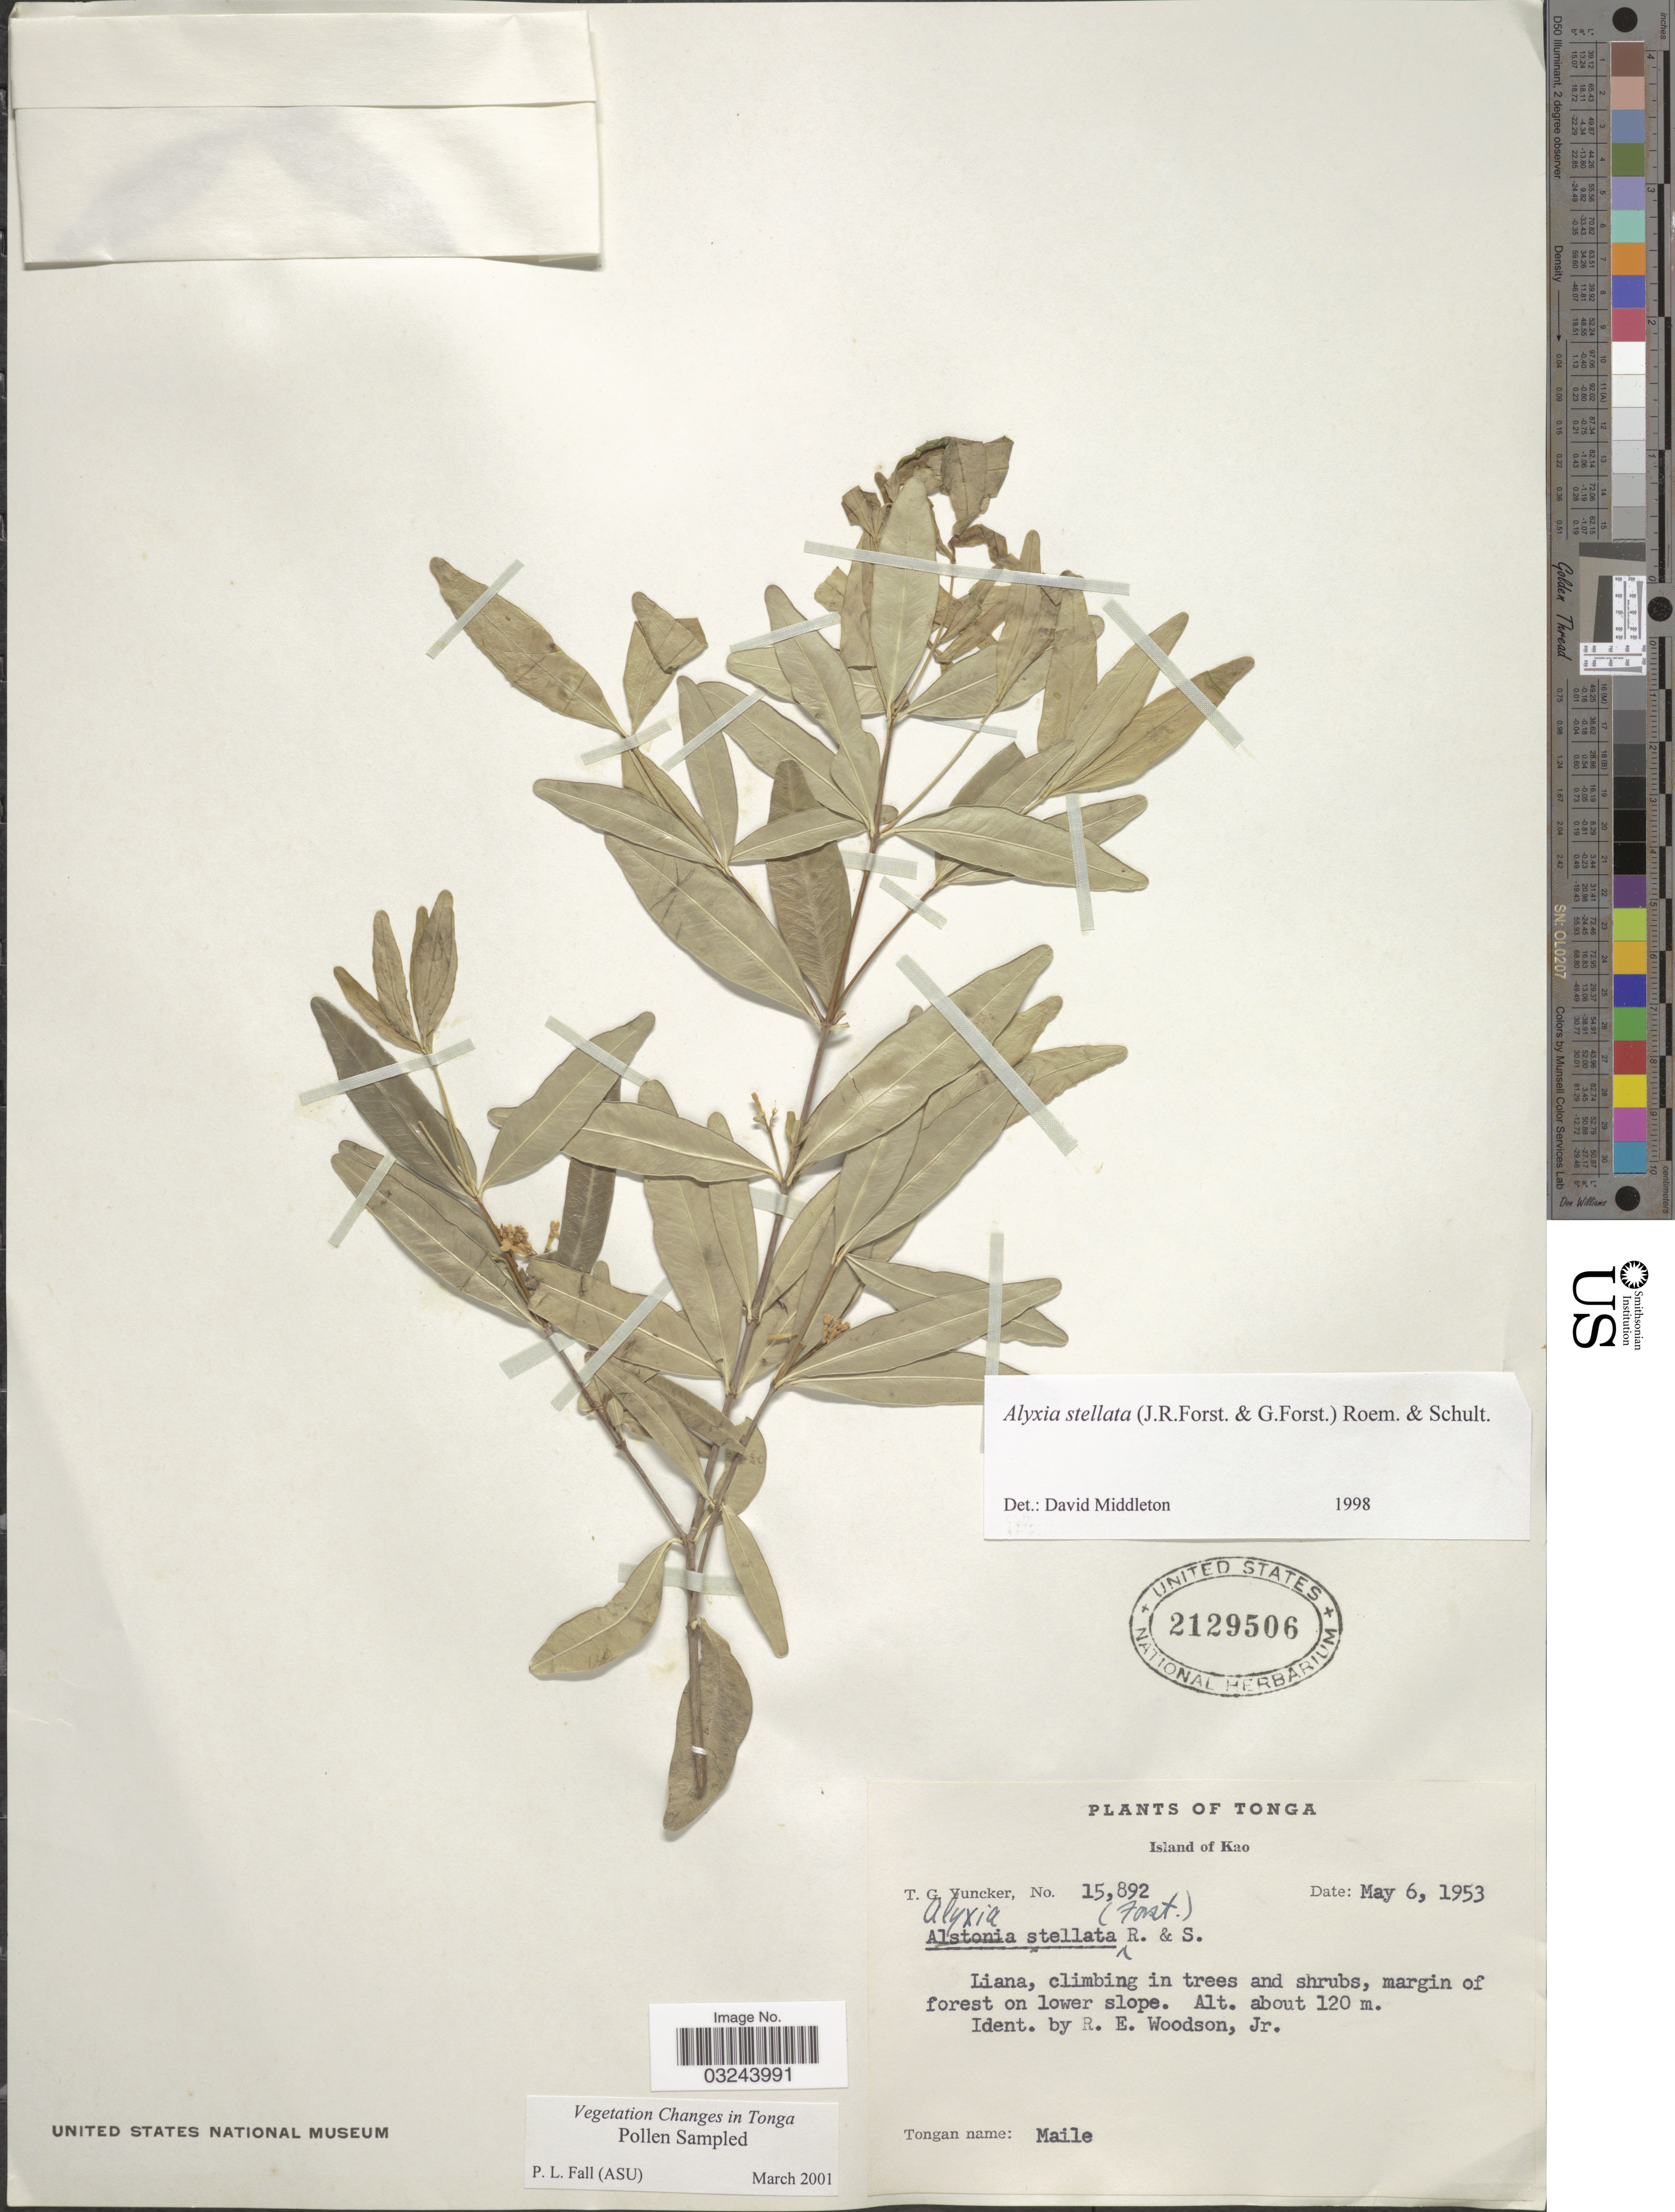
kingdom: Plantae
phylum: Tracheophyta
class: Magnoliopsida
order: Gentianales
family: Apocynaceae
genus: Alyxia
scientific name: Alyxia stellata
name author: (J.R. Forst. & G. Forst.) Roem. & Schult.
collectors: T. G. Yuncker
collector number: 15892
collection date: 1953-05-06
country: Tonga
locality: Island of Kao. Margin of forest on lower slope.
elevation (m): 120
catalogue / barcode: US 2129506